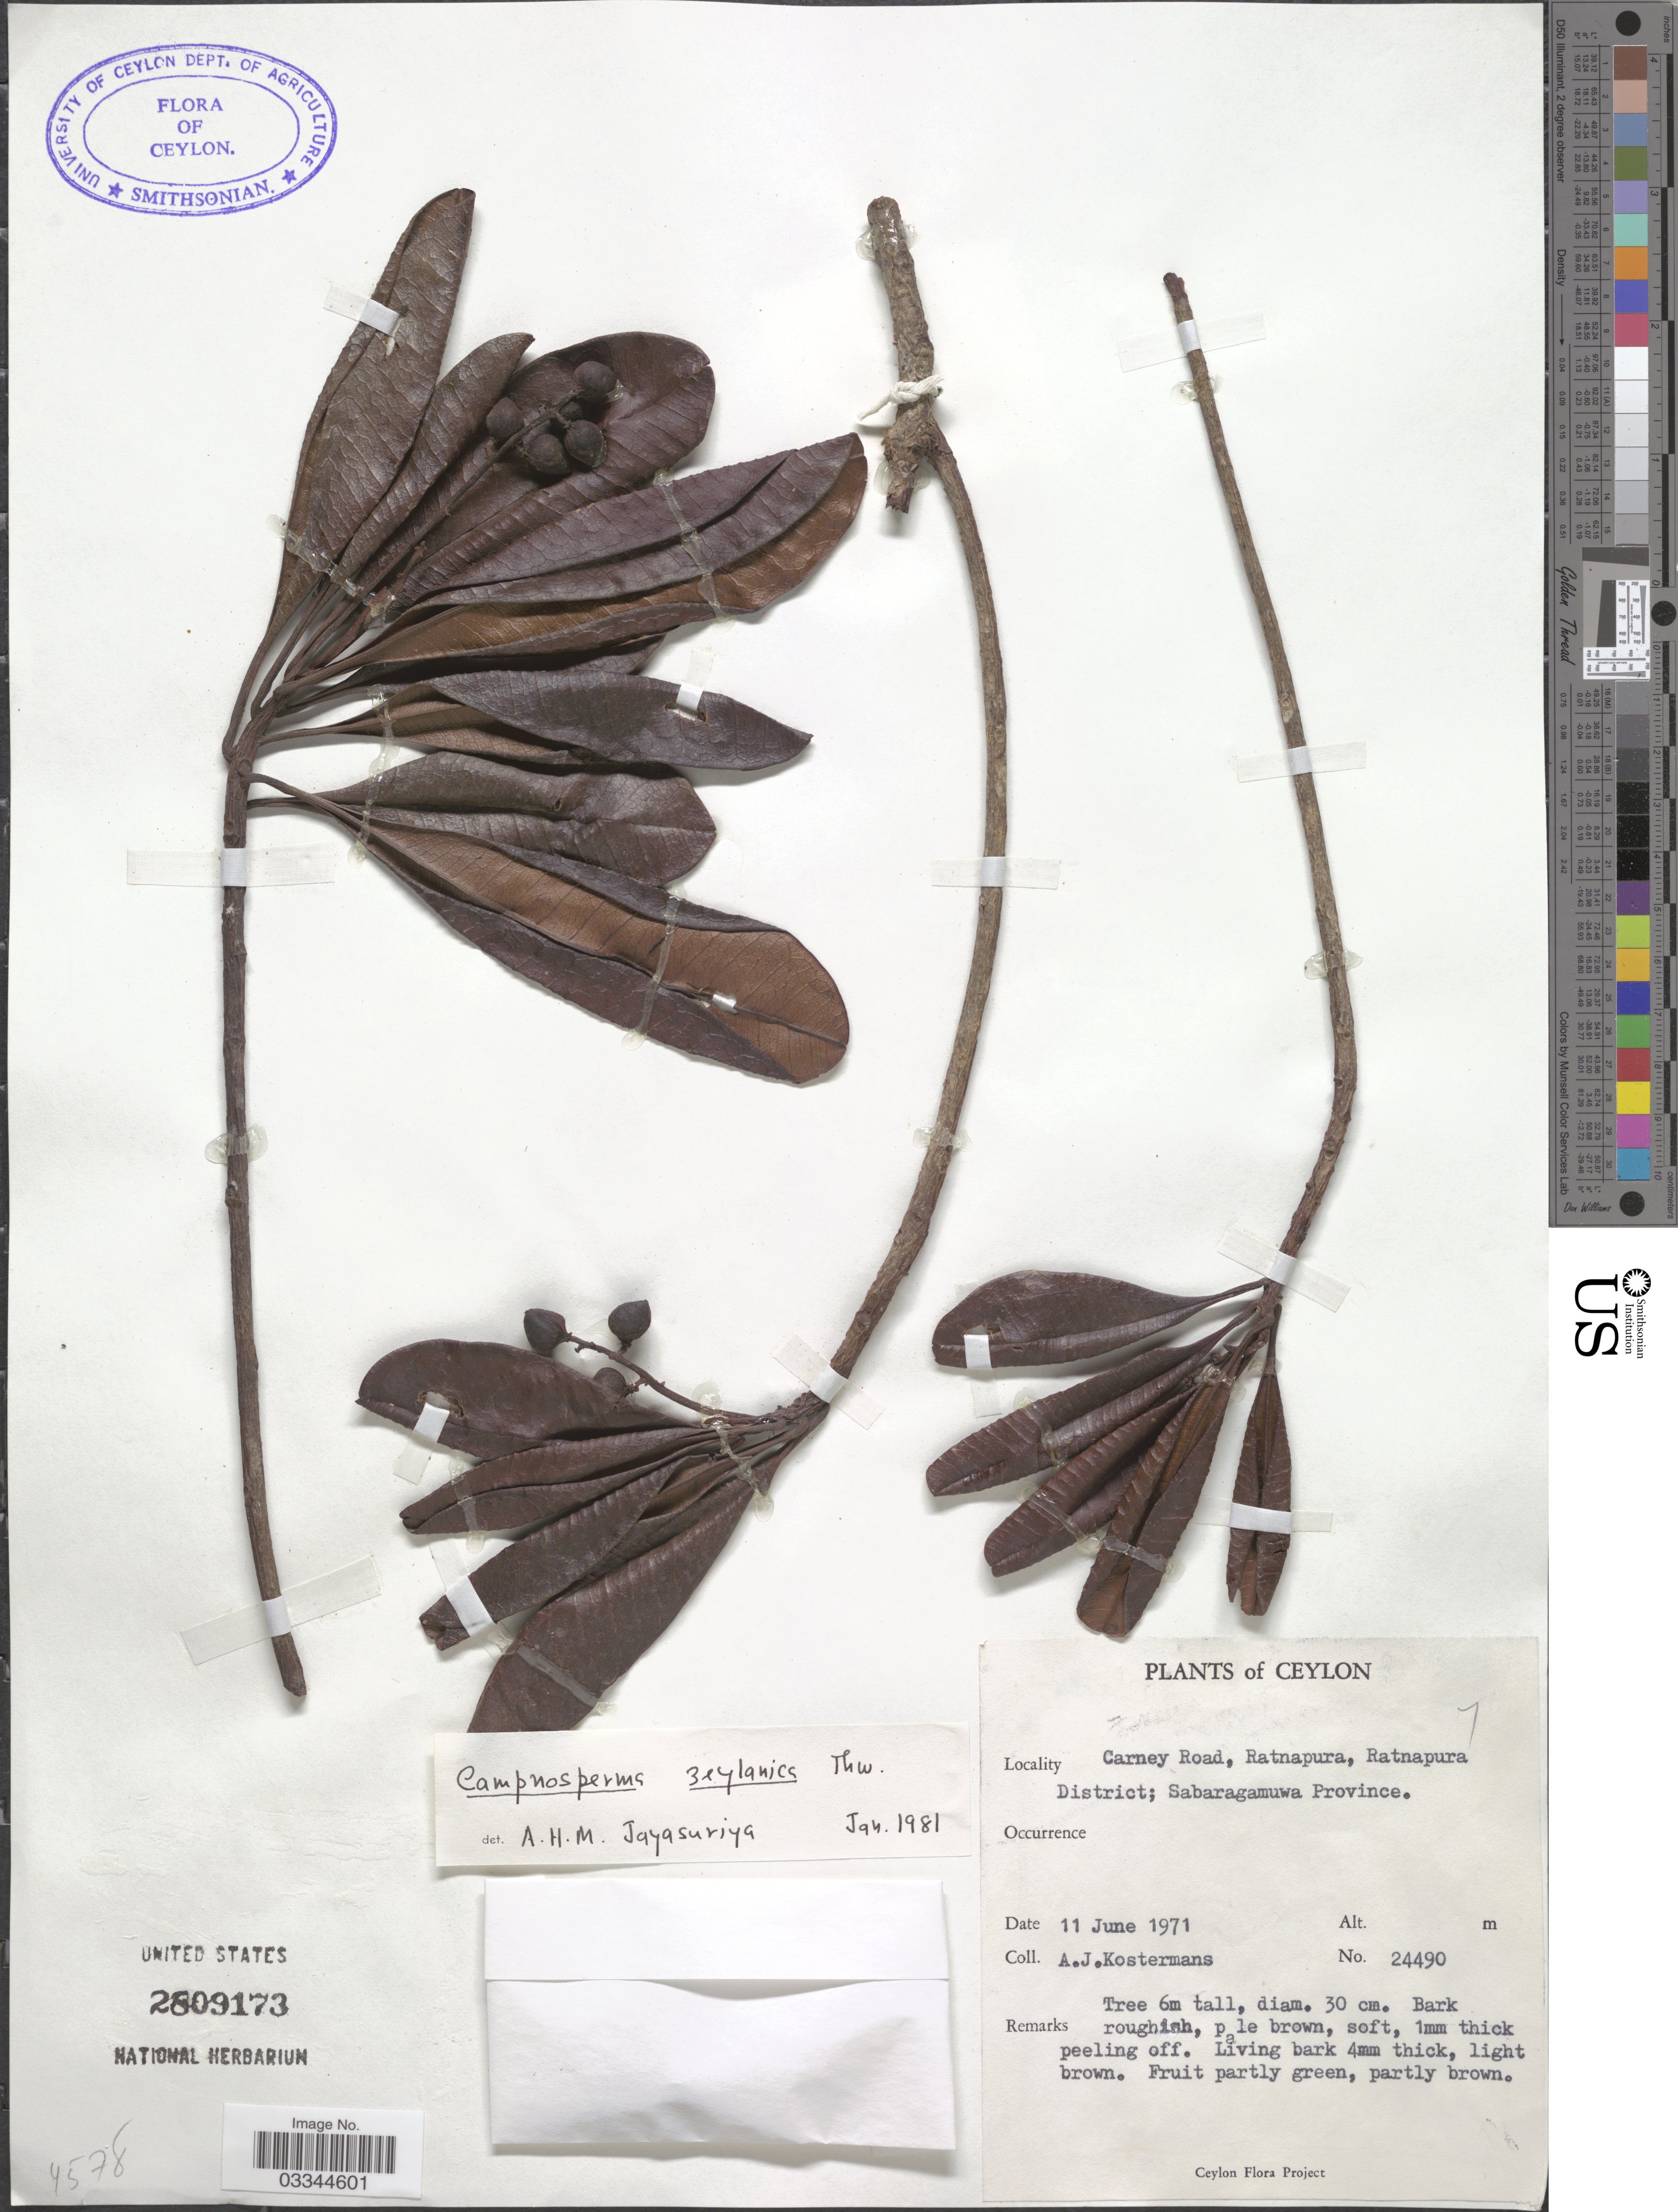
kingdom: Plantae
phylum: Tracheophyta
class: Magnoliopsida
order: Sapindales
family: Anacardiaceae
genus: Campnosperma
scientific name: Campnosperma zeylanicum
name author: Thwaites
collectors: A. J. G. Kostermans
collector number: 24490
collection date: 1971-06-11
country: Sri Lanka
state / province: Sabaragamuwa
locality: Ceylon. Carney Road, Ratnapura, Ratnapura District.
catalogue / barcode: US 2809173